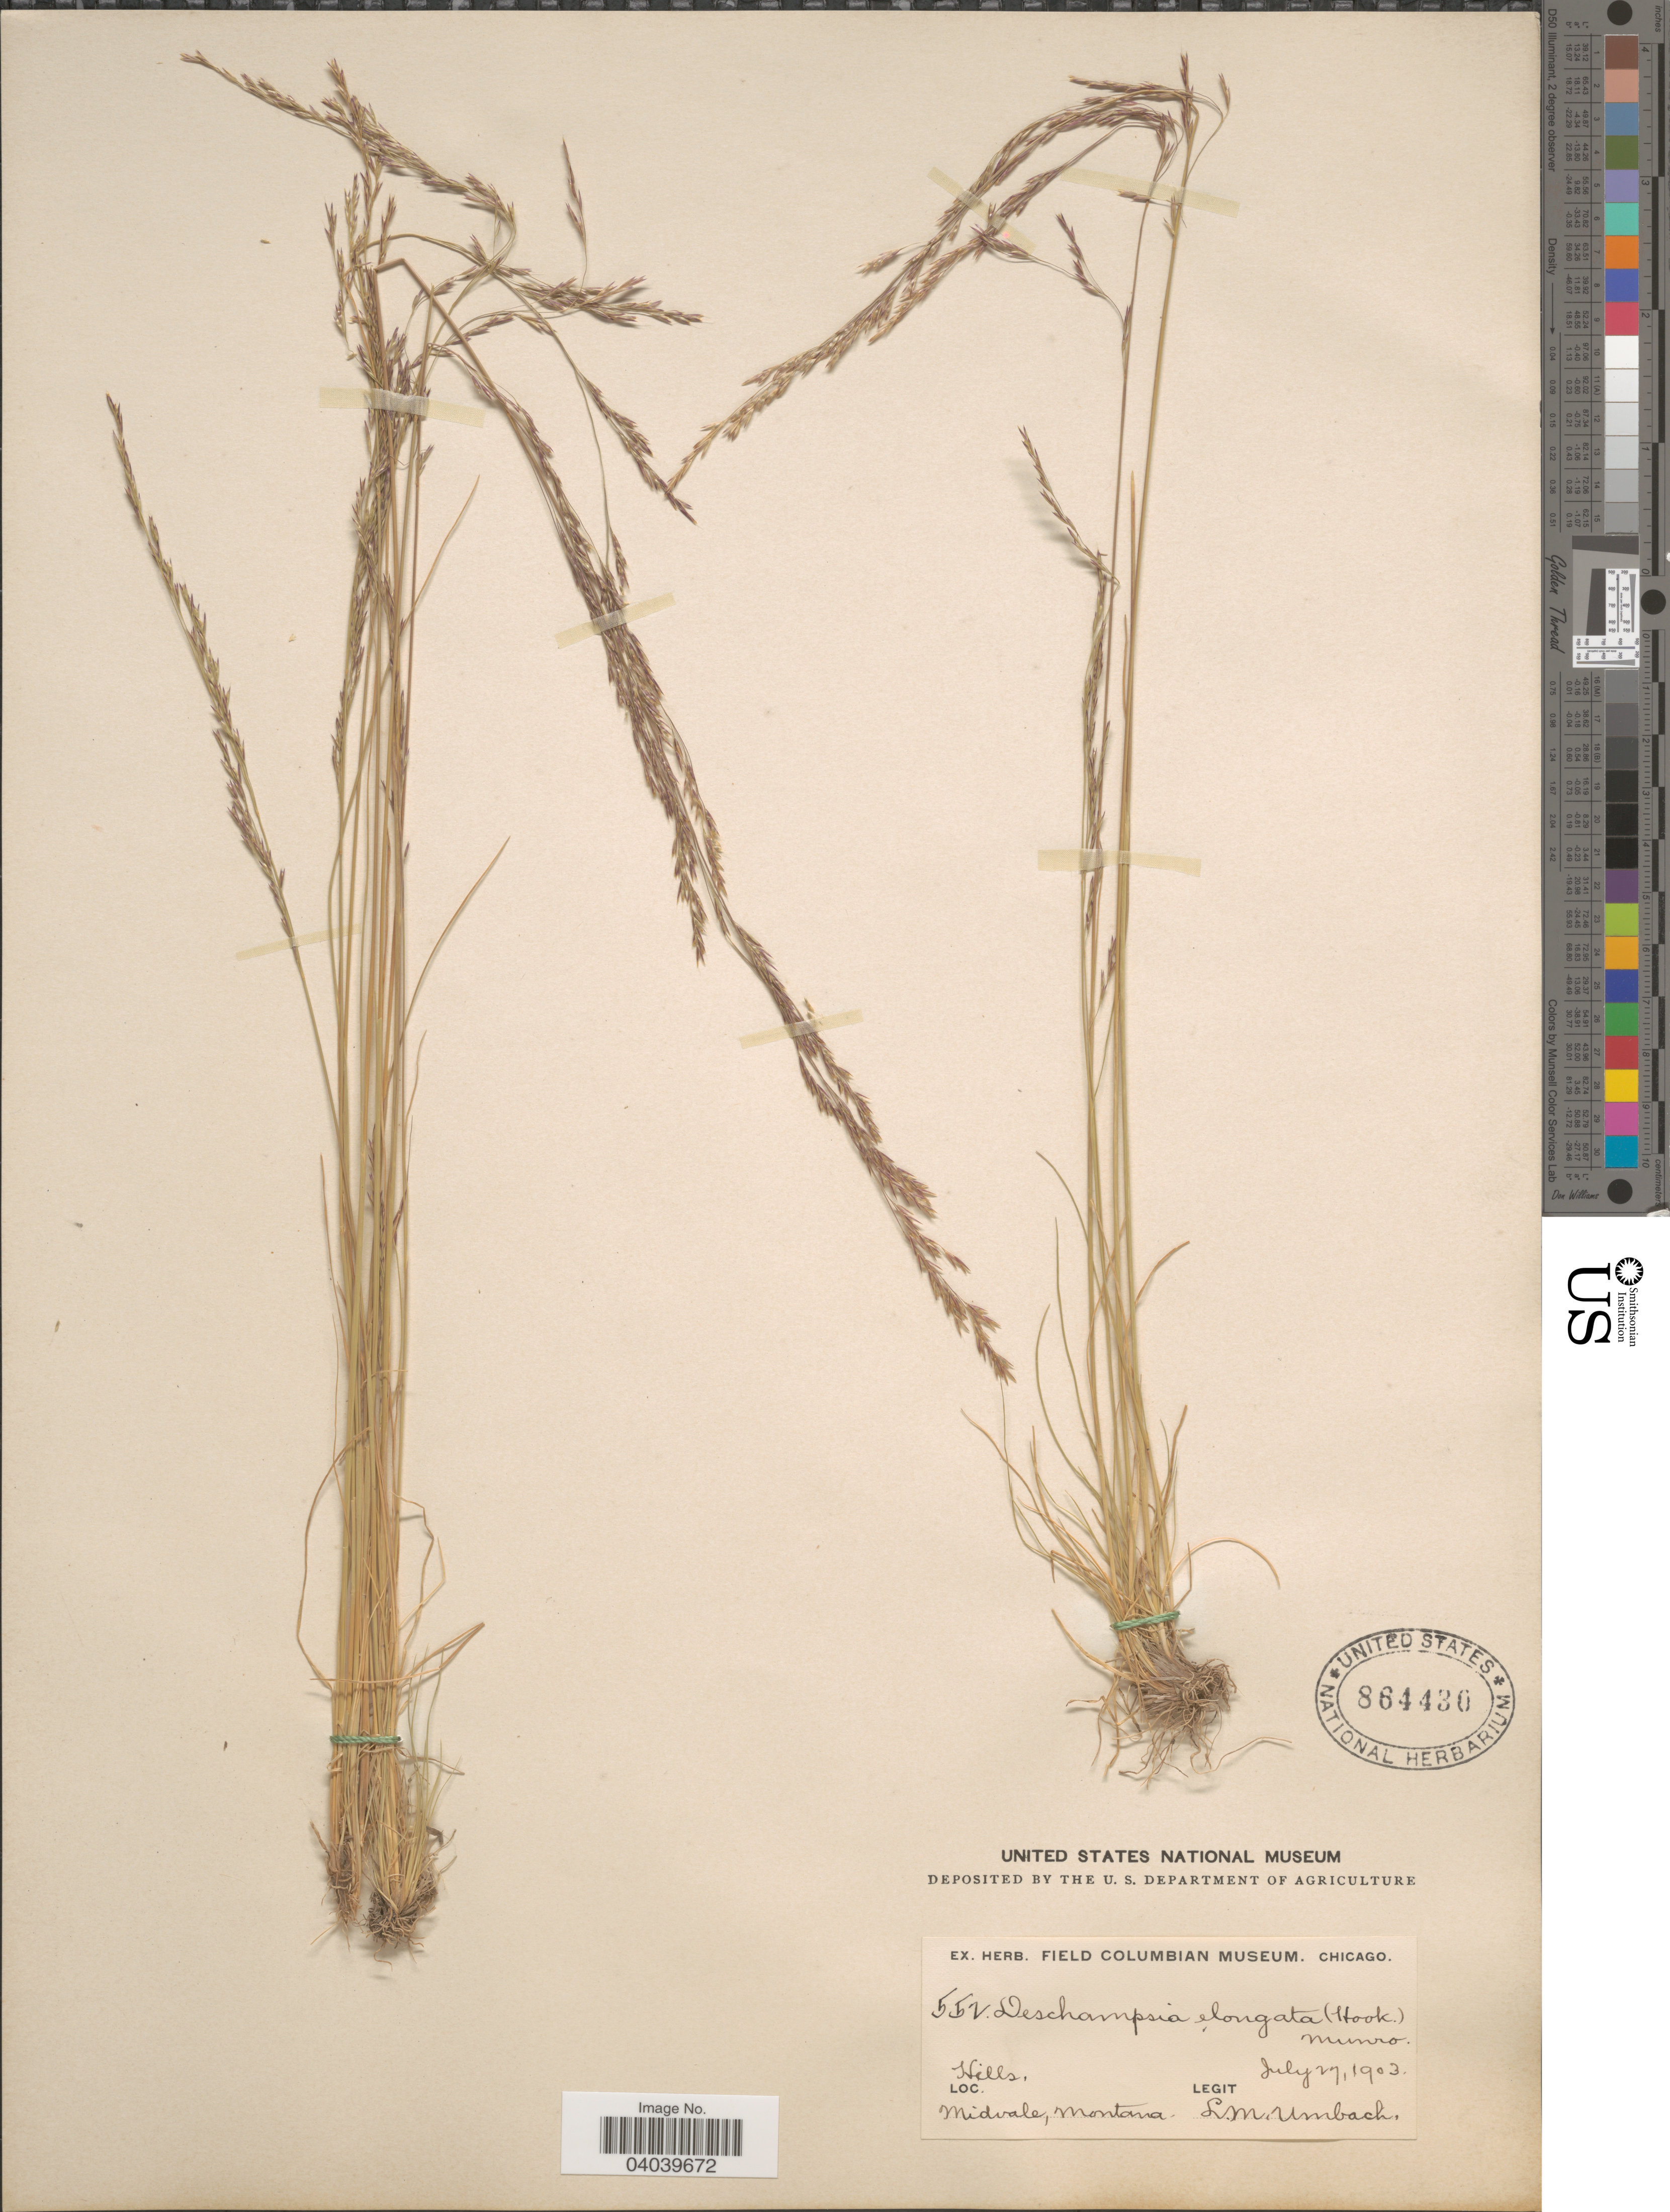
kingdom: Plantae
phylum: Tracheophyta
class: Liliopsida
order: Poales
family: Poaceae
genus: Deschampsia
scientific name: Deschampsia elongata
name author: (Hook.) Munro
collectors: L. M. Umbach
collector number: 552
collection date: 1903-07-27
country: United States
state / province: Montana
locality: Hills, Midvale.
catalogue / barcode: US 864430